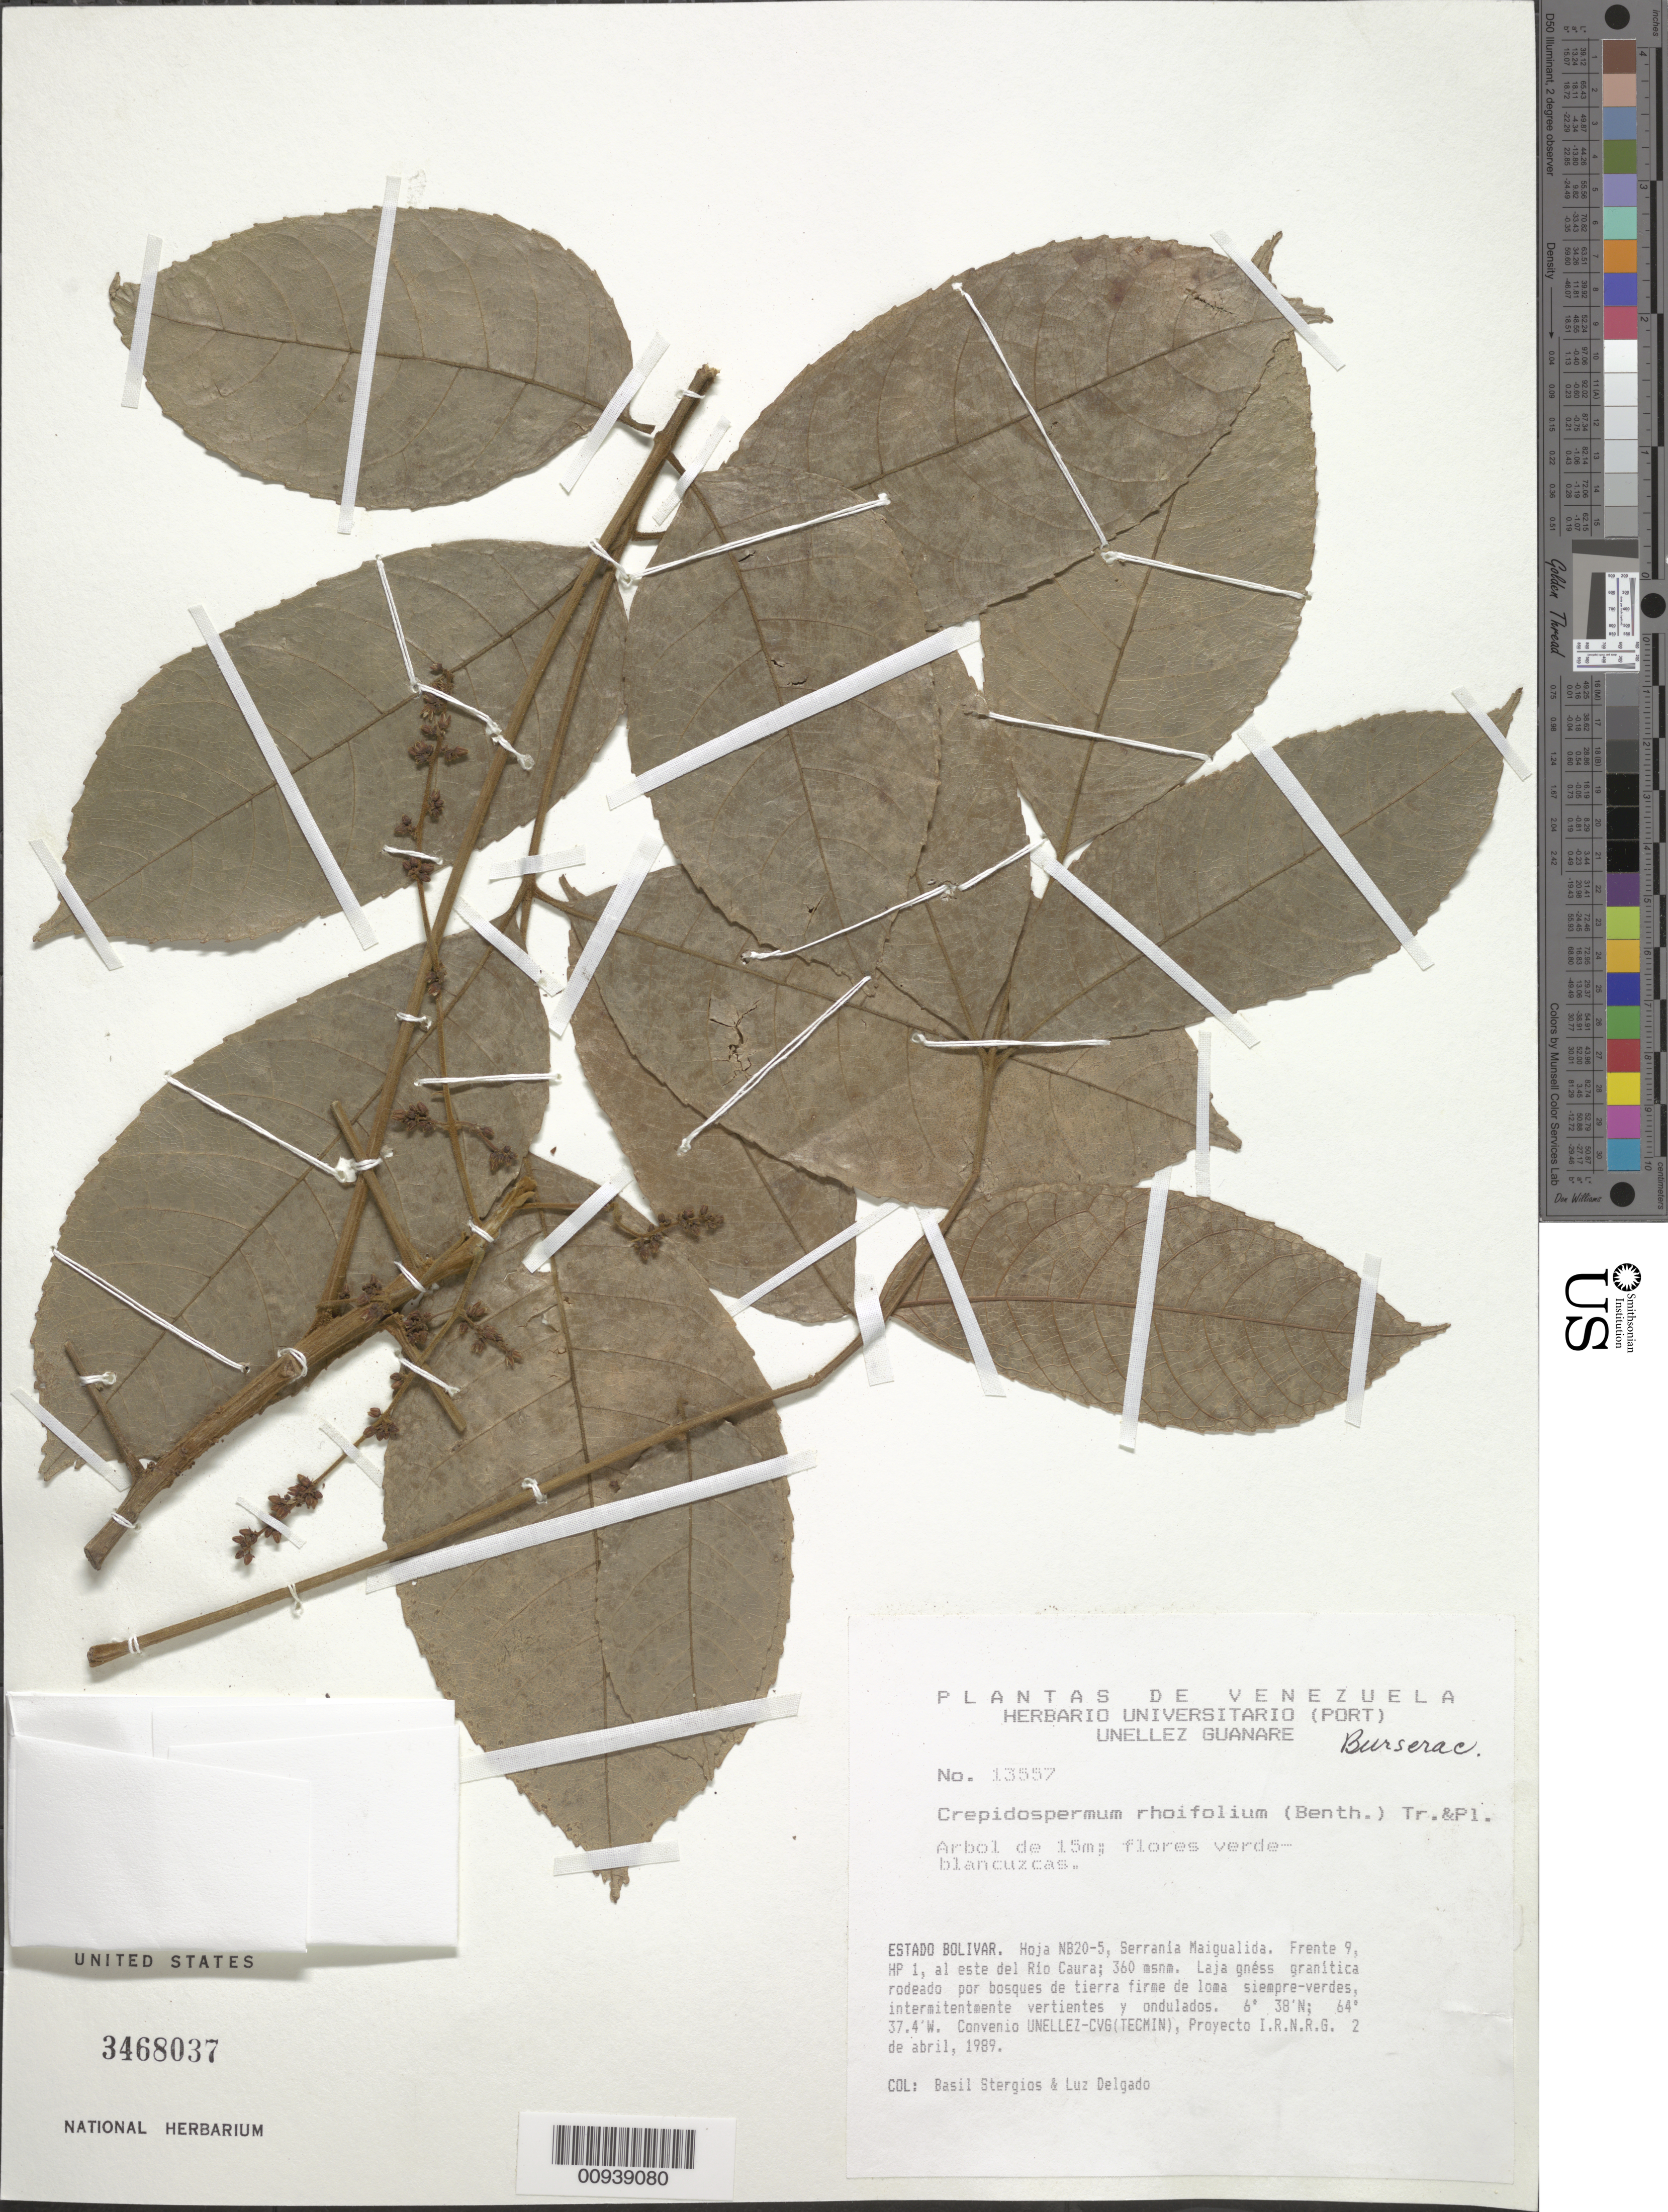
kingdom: Plantae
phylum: Tracheophyta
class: Magnoliopsida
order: Sapindales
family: Burseraceae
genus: Protium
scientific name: Protium rhoifolium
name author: (Benth.) Byng & Christenh.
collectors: B. G. Stergios & L. Delgado V.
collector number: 13557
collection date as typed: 2-Apr-89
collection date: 1989-04-02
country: Venezuela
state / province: Bolívar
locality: Serrania Maigualida, E del río Caura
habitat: Laja gnéss granítica rodeado por bosques de tierra firme de loma siempre-verdes, intermitentmente vertientes y ondulados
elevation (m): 360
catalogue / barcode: US 3468037